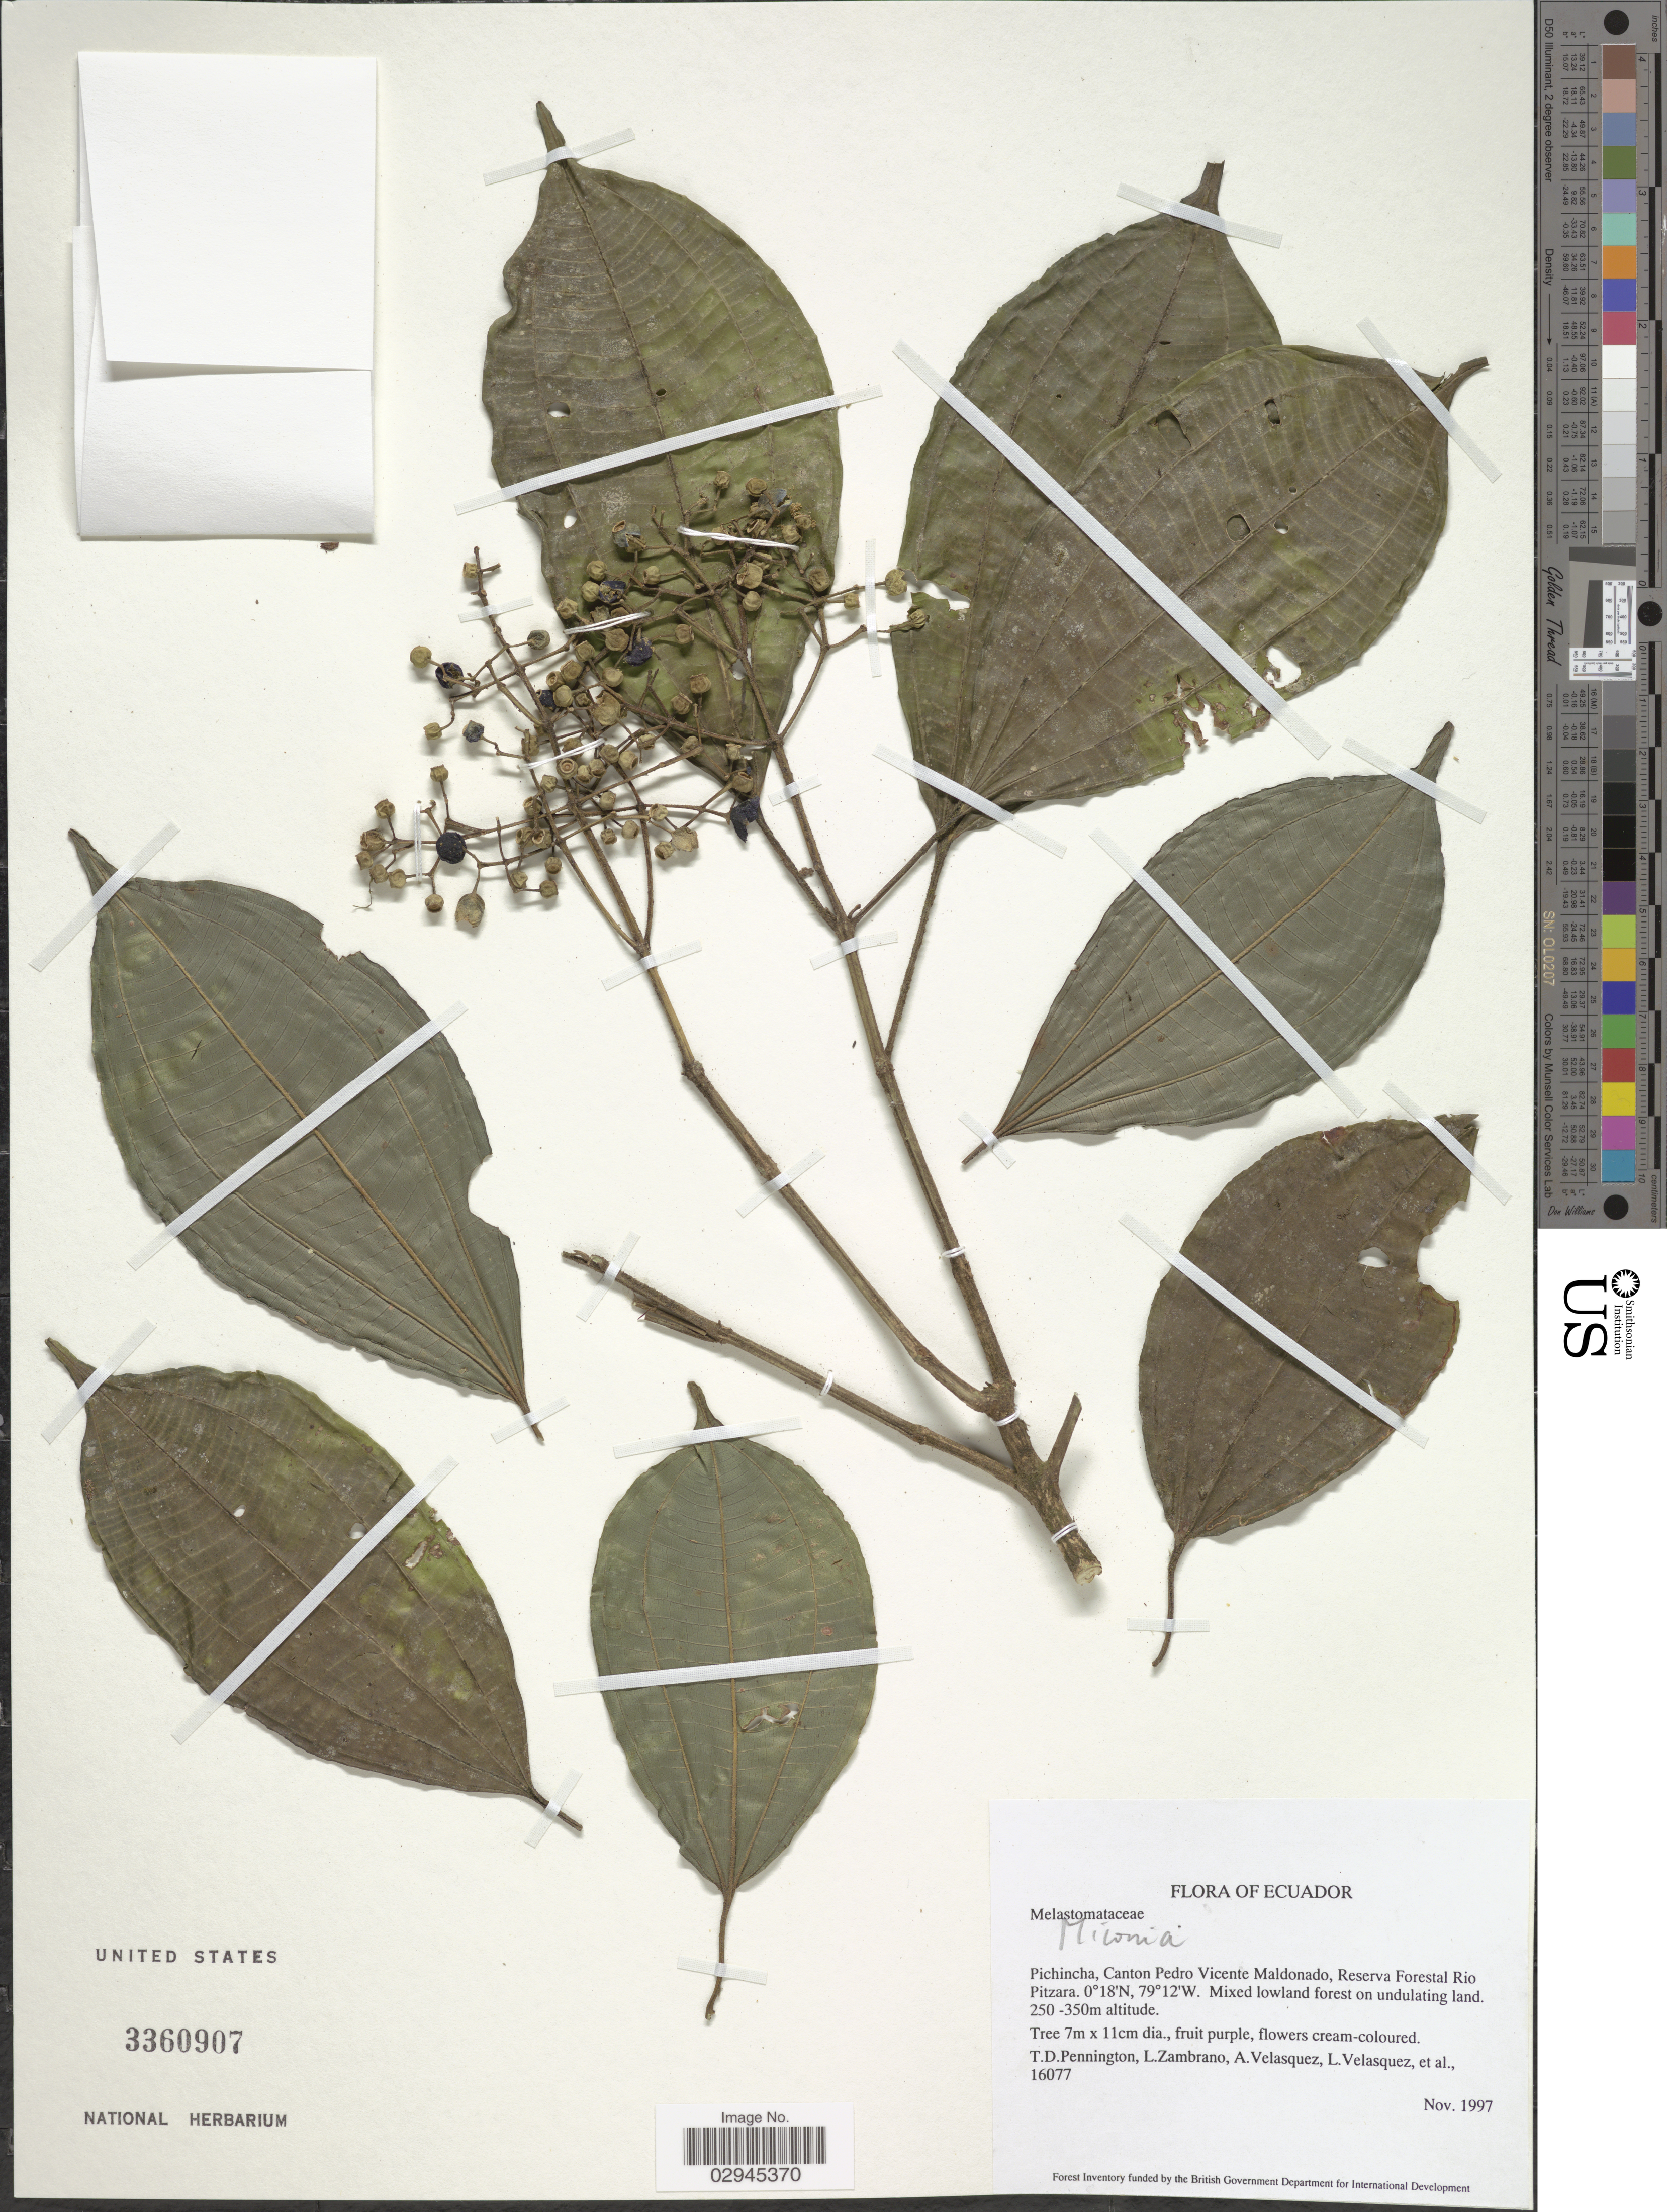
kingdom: Plantae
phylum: Tracheophyta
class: Magnoliopsida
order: Myrtales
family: Melastomataceae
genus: Miconia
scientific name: Miconia sp.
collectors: T. D. Pennington, L. Zambrano, A. Velasquez, L. Velasquez & et al.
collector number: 16077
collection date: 1997-11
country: Ecuador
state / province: Pichincha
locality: Canton Pedro Vicente Maldonado, Reserva Forestal Rio Pitzara.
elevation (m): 250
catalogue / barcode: US 3360907